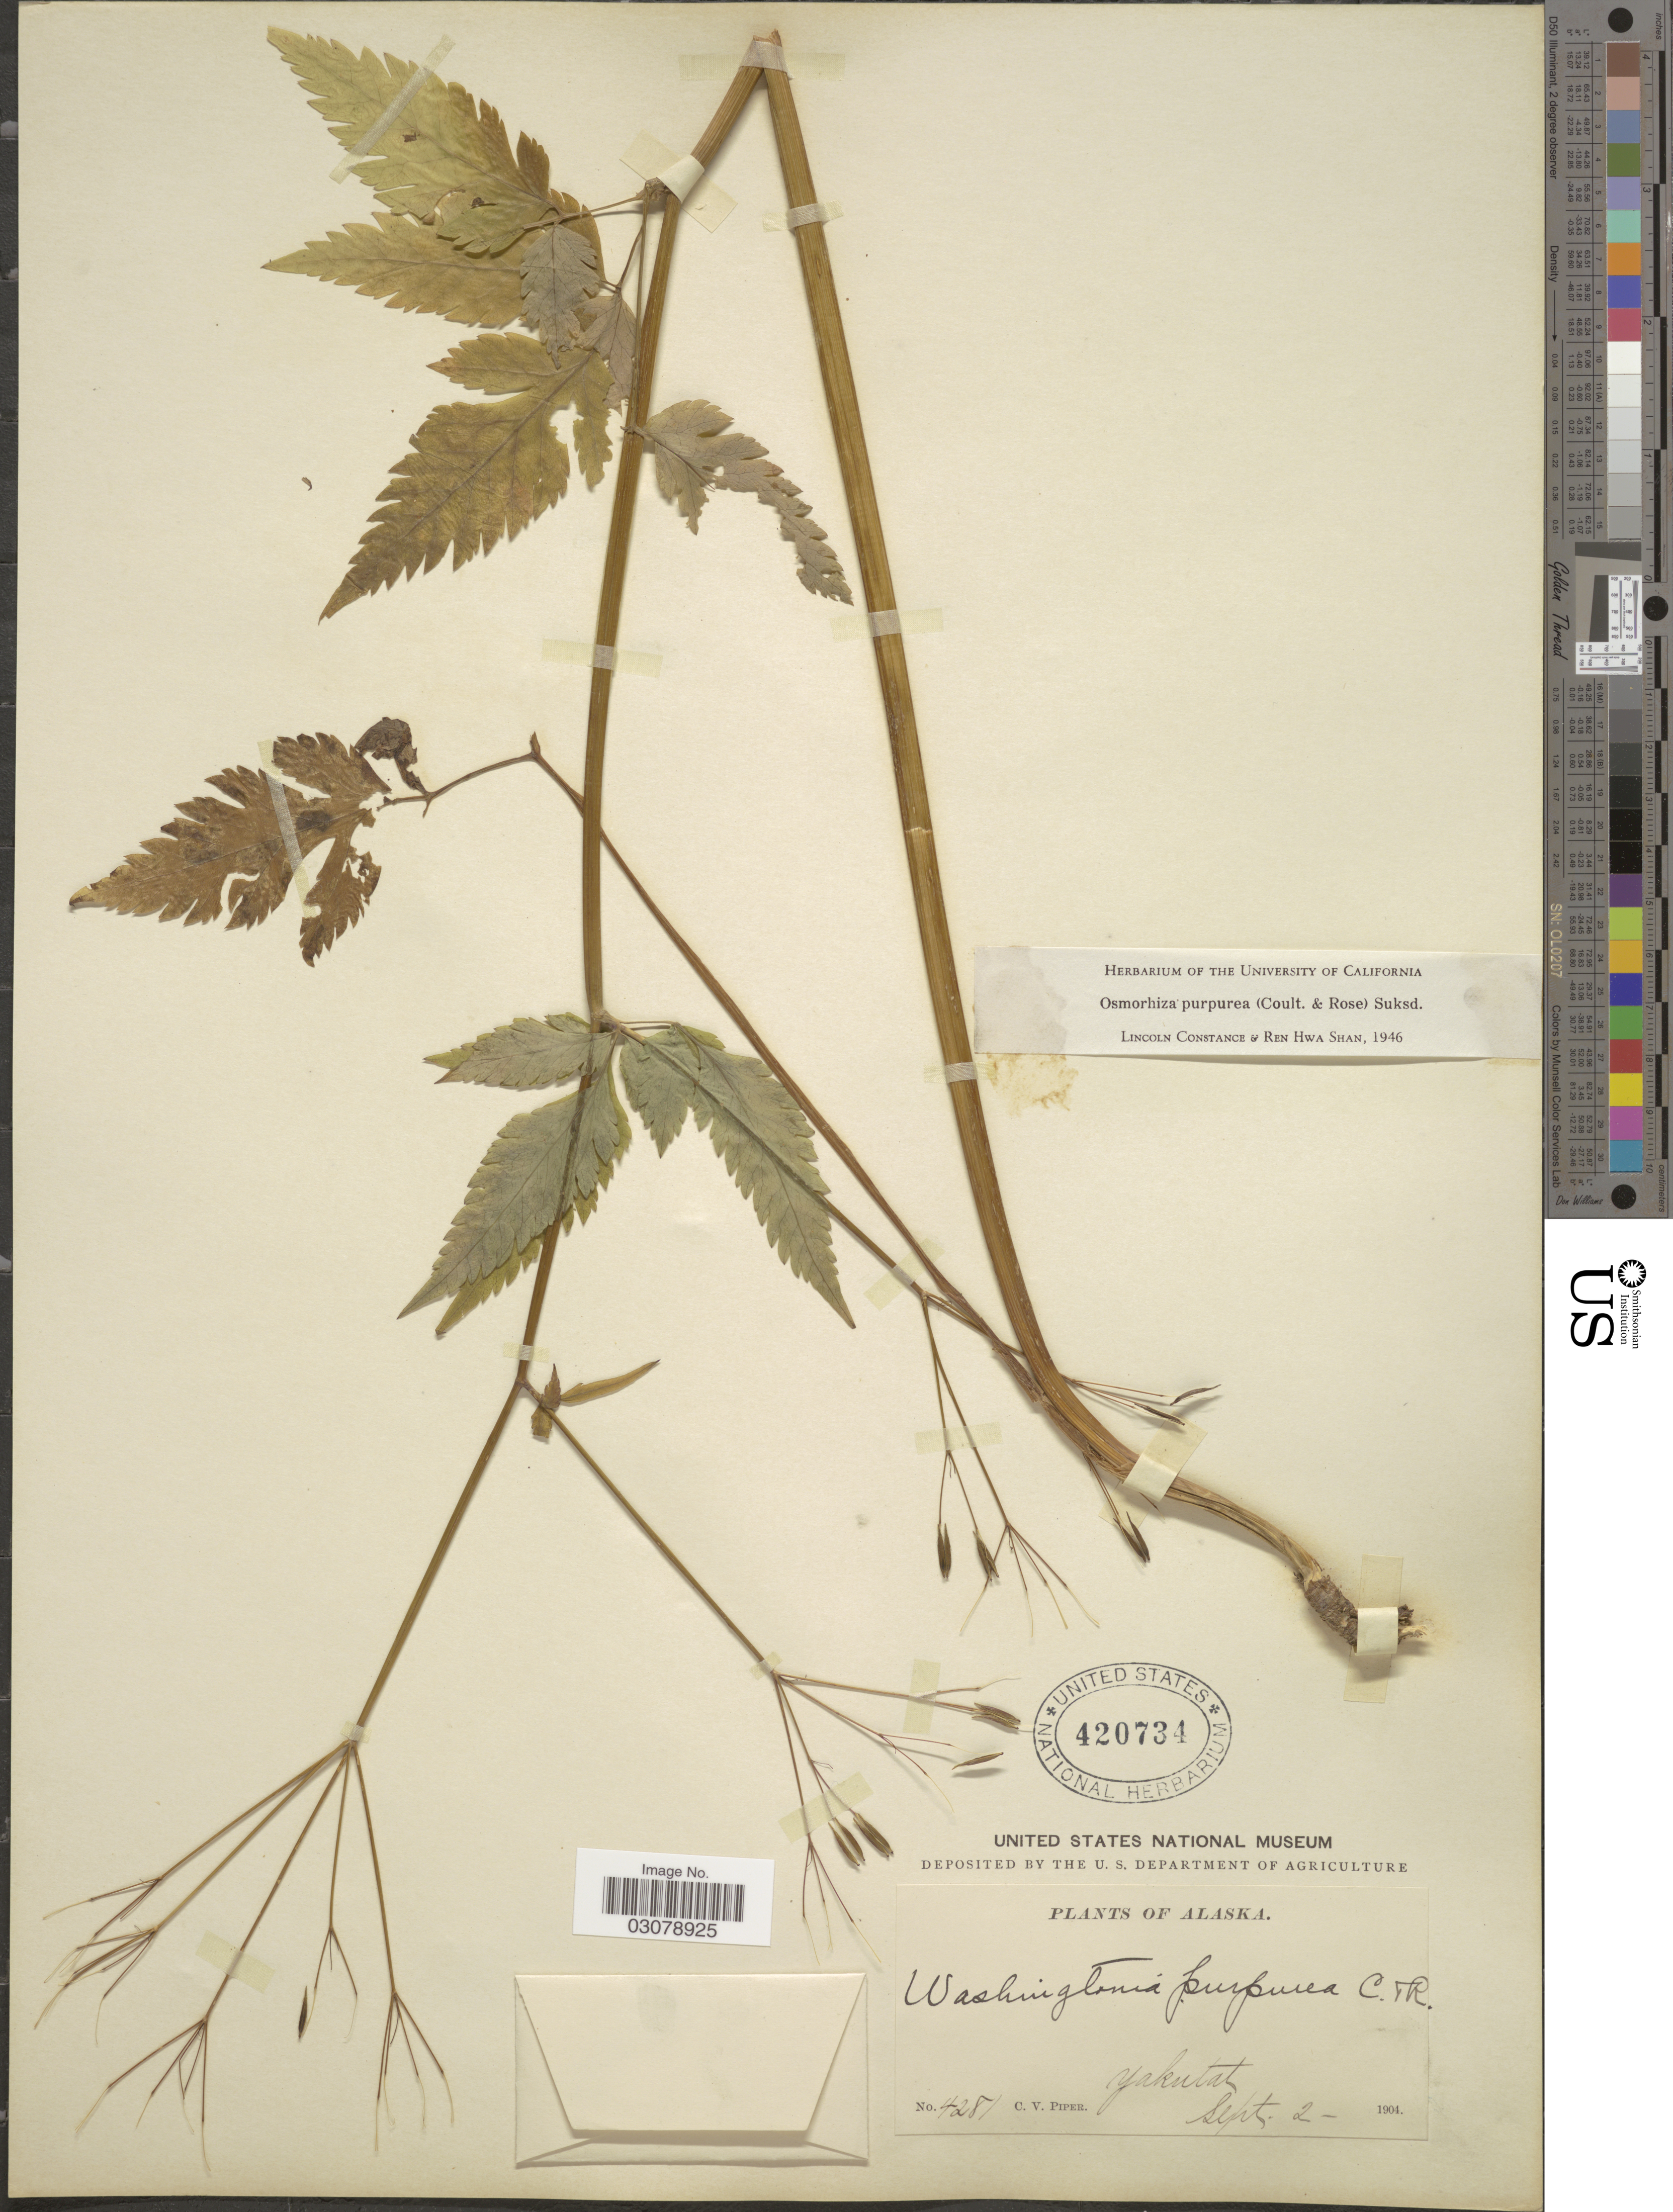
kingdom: Plantae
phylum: Tracheophyta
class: Magnoliopsida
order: Apiales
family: Apiaceae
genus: Osmorhiza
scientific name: Osmorhiza purpurea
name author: (J.M. Coult. & Rose) Suksd.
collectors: C. V. Piper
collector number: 4281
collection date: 1904-09-02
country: United States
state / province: Alaska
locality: Yakutat.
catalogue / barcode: US 420734